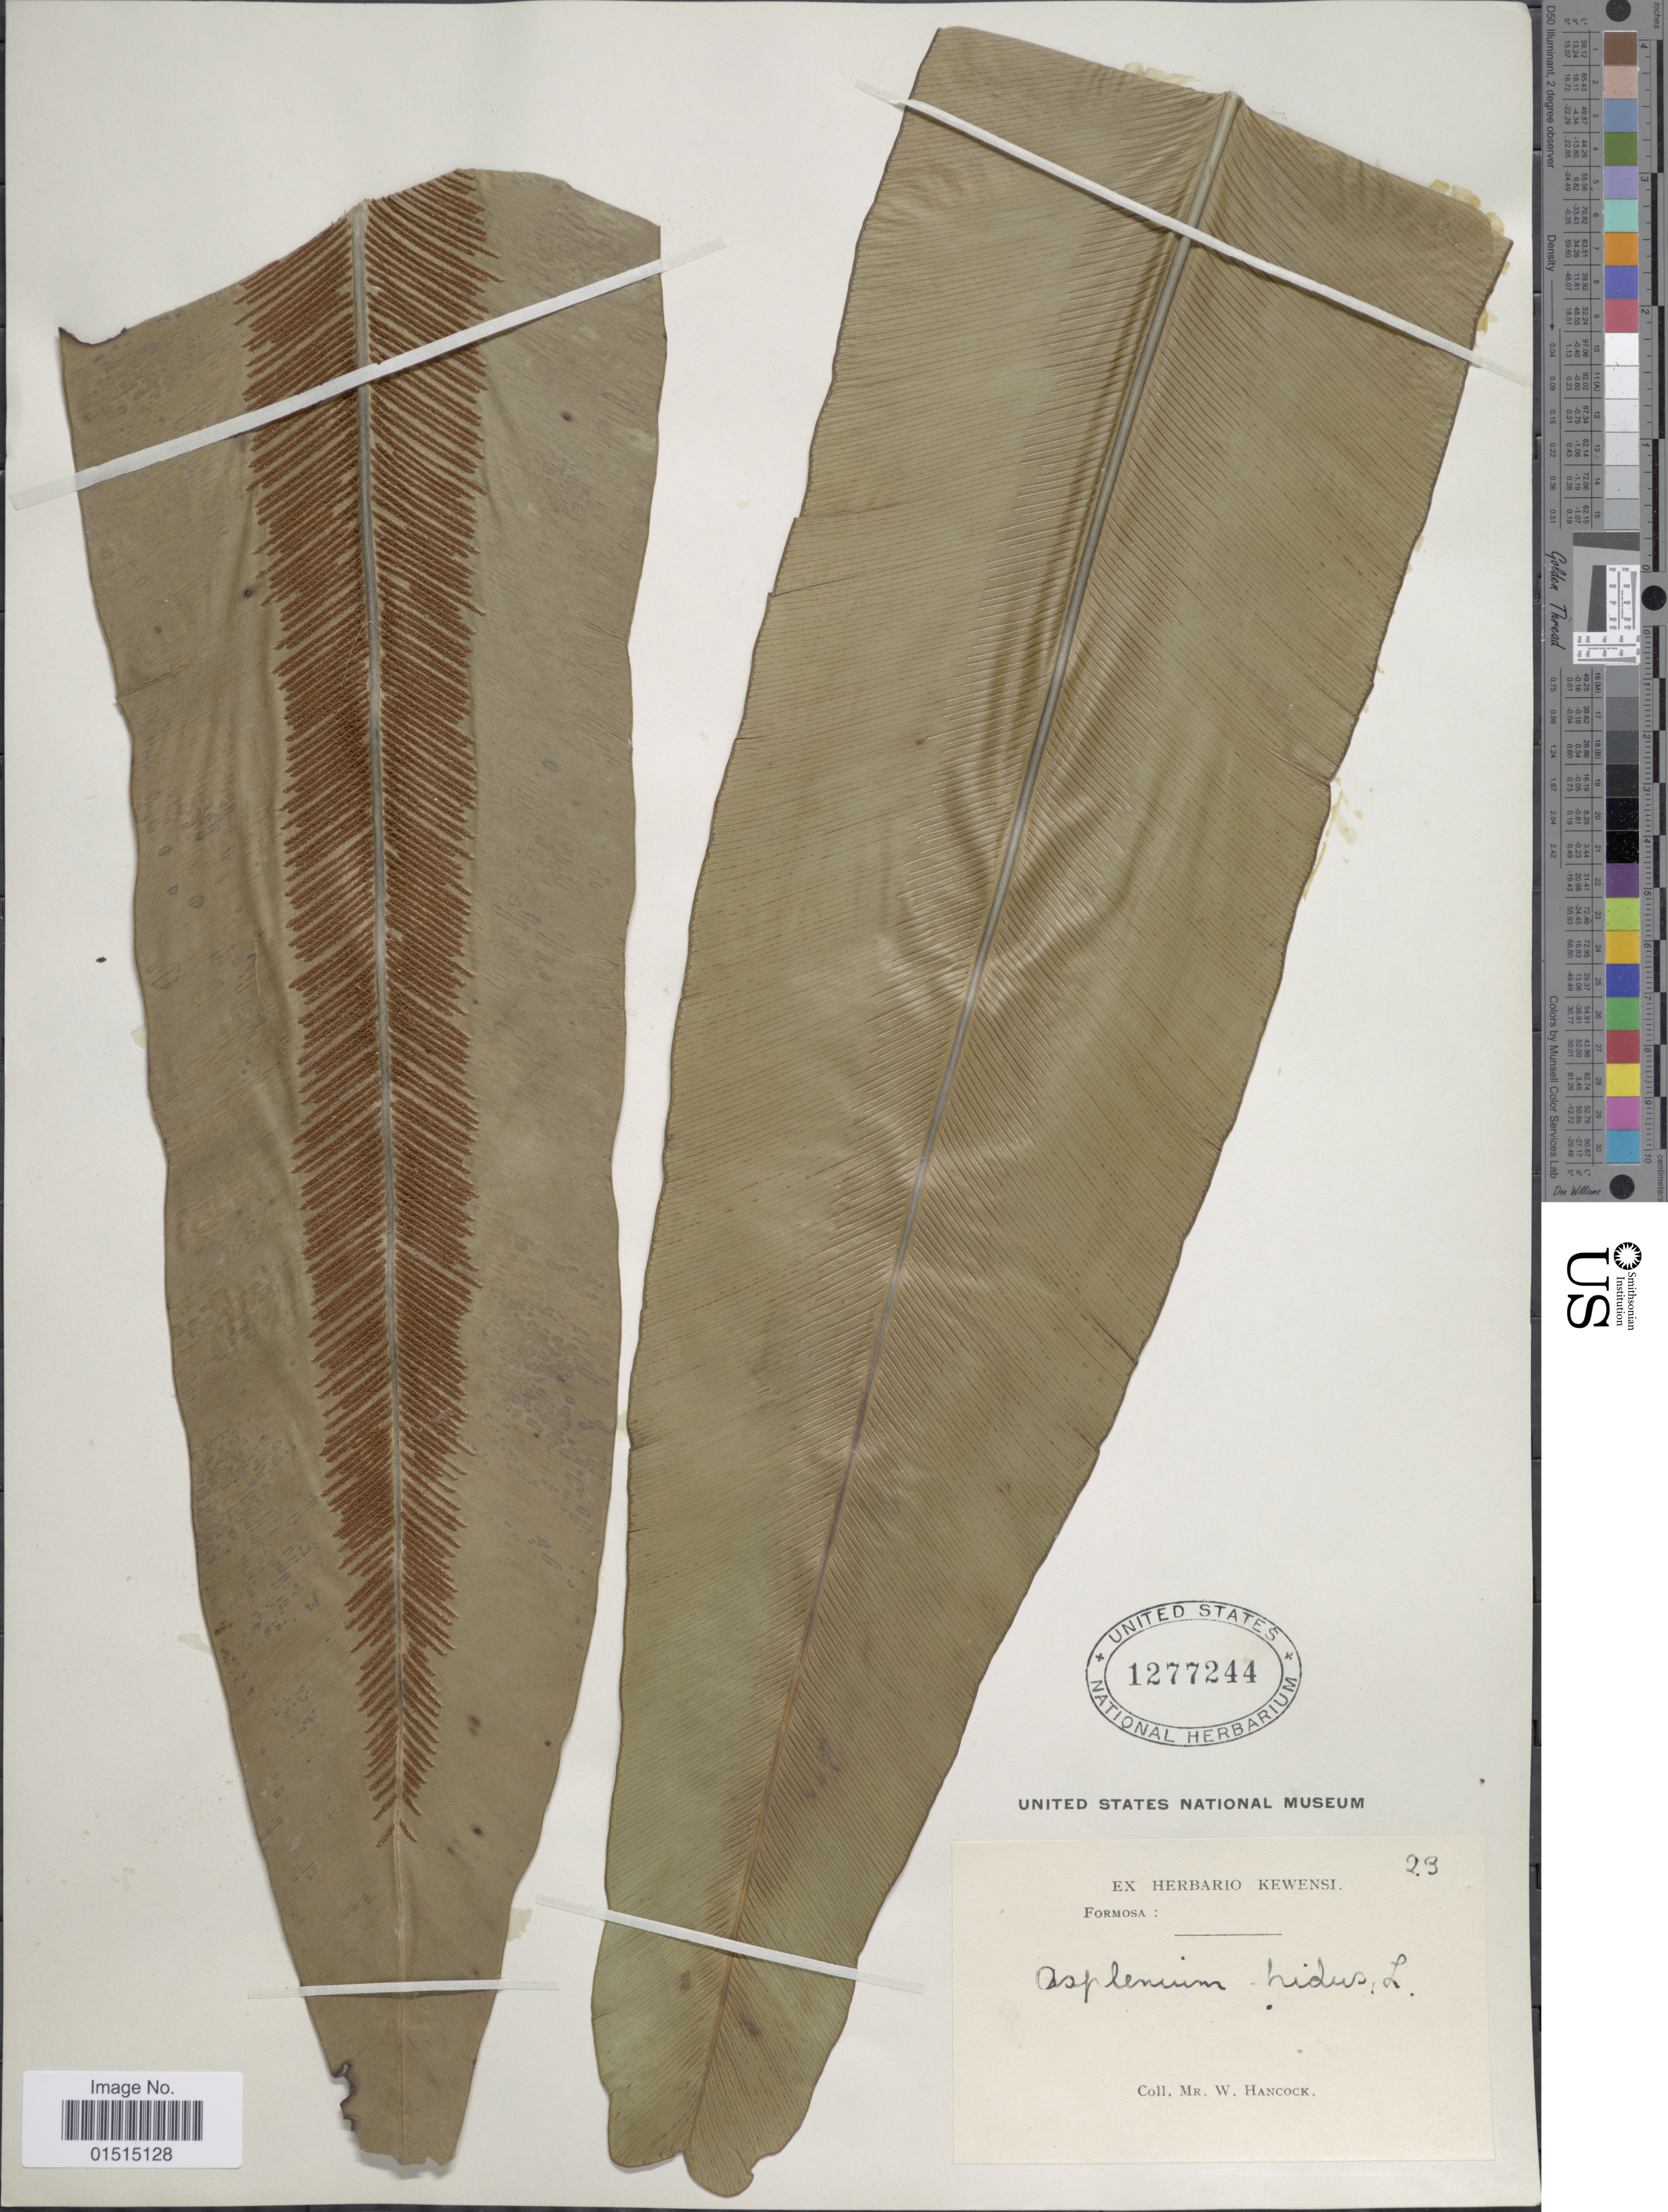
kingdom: Plantae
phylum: Tracheophyta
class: Polypodiopsida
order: Polypodiales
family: Aspleniaceae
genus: Asplenium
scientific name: Asplenium nidus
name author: L.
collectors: W. Hancock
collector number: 23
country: Taiwan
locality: Formosa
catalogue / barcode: US 1277244